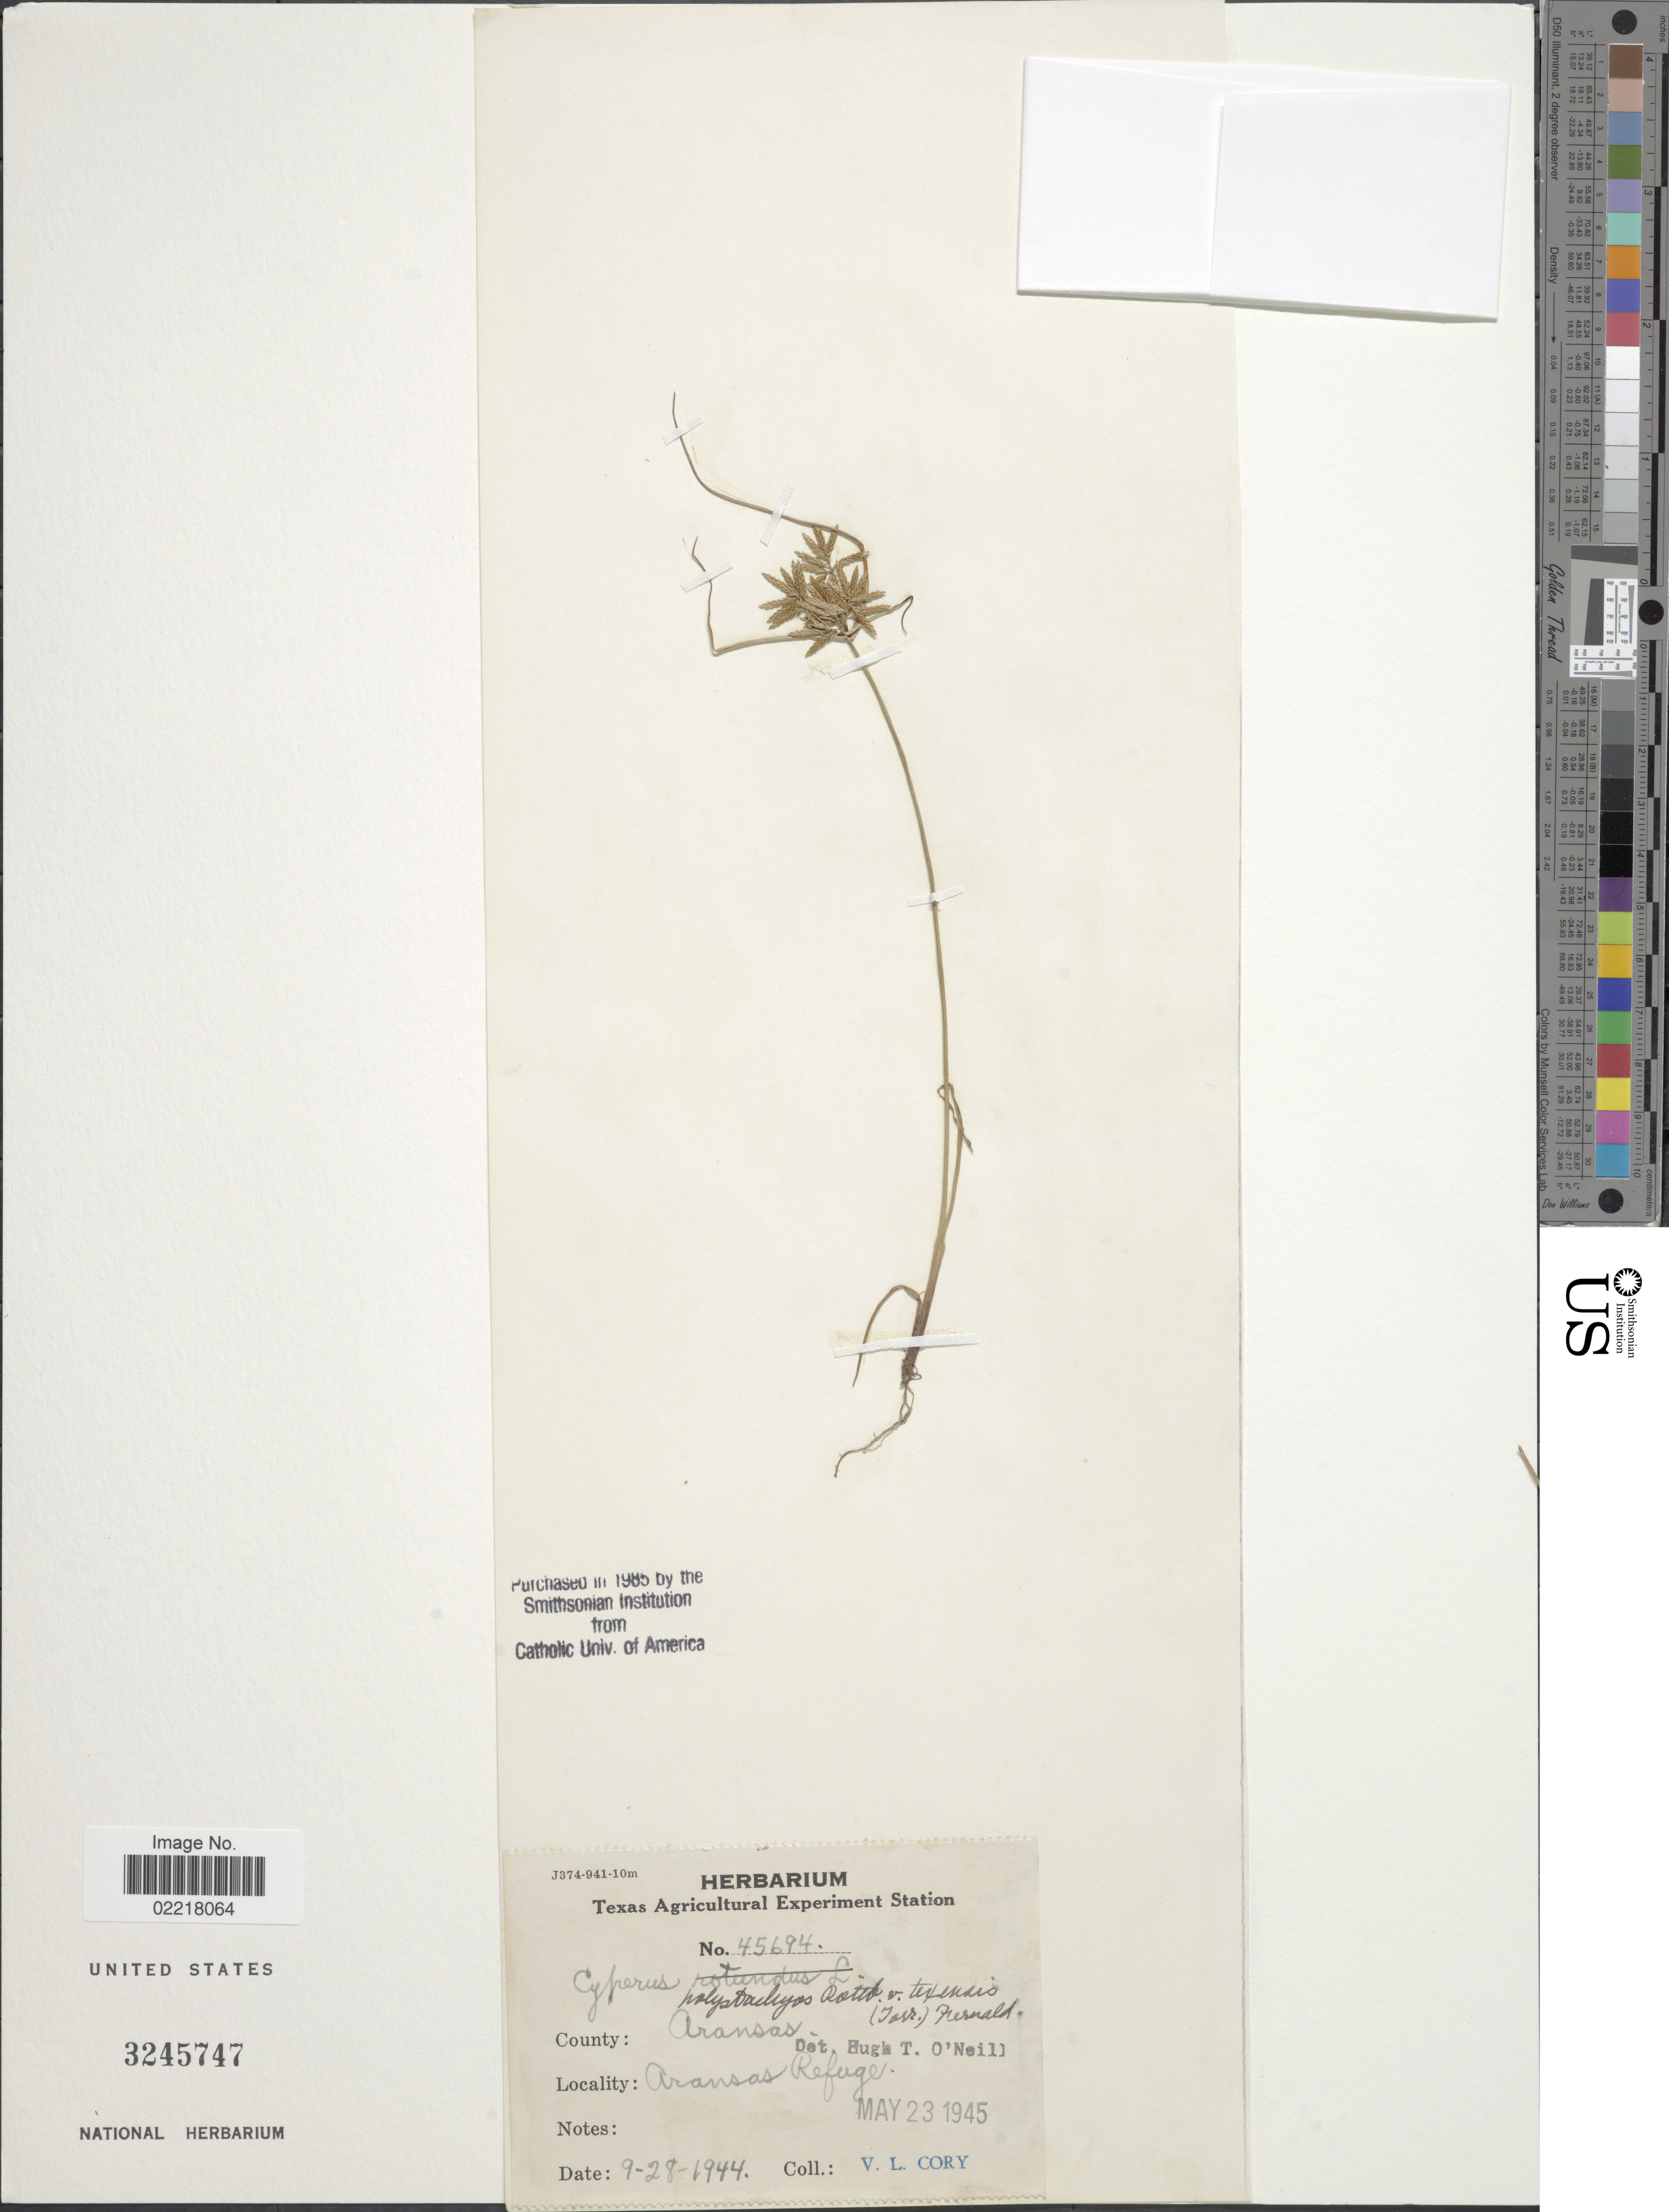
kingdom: Plantae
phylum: Tracheophyta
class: Liliopsida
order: Poales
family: Cyperaceae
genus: Cyperus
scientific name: Cyperus polystachyos var. texensis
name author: (Torr.) Fernald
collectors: V. Cory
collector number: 45694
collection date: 1944-09-28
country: United States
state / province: Texas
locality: County: Aransas. Aransas Refuge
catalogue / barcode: US 3245747